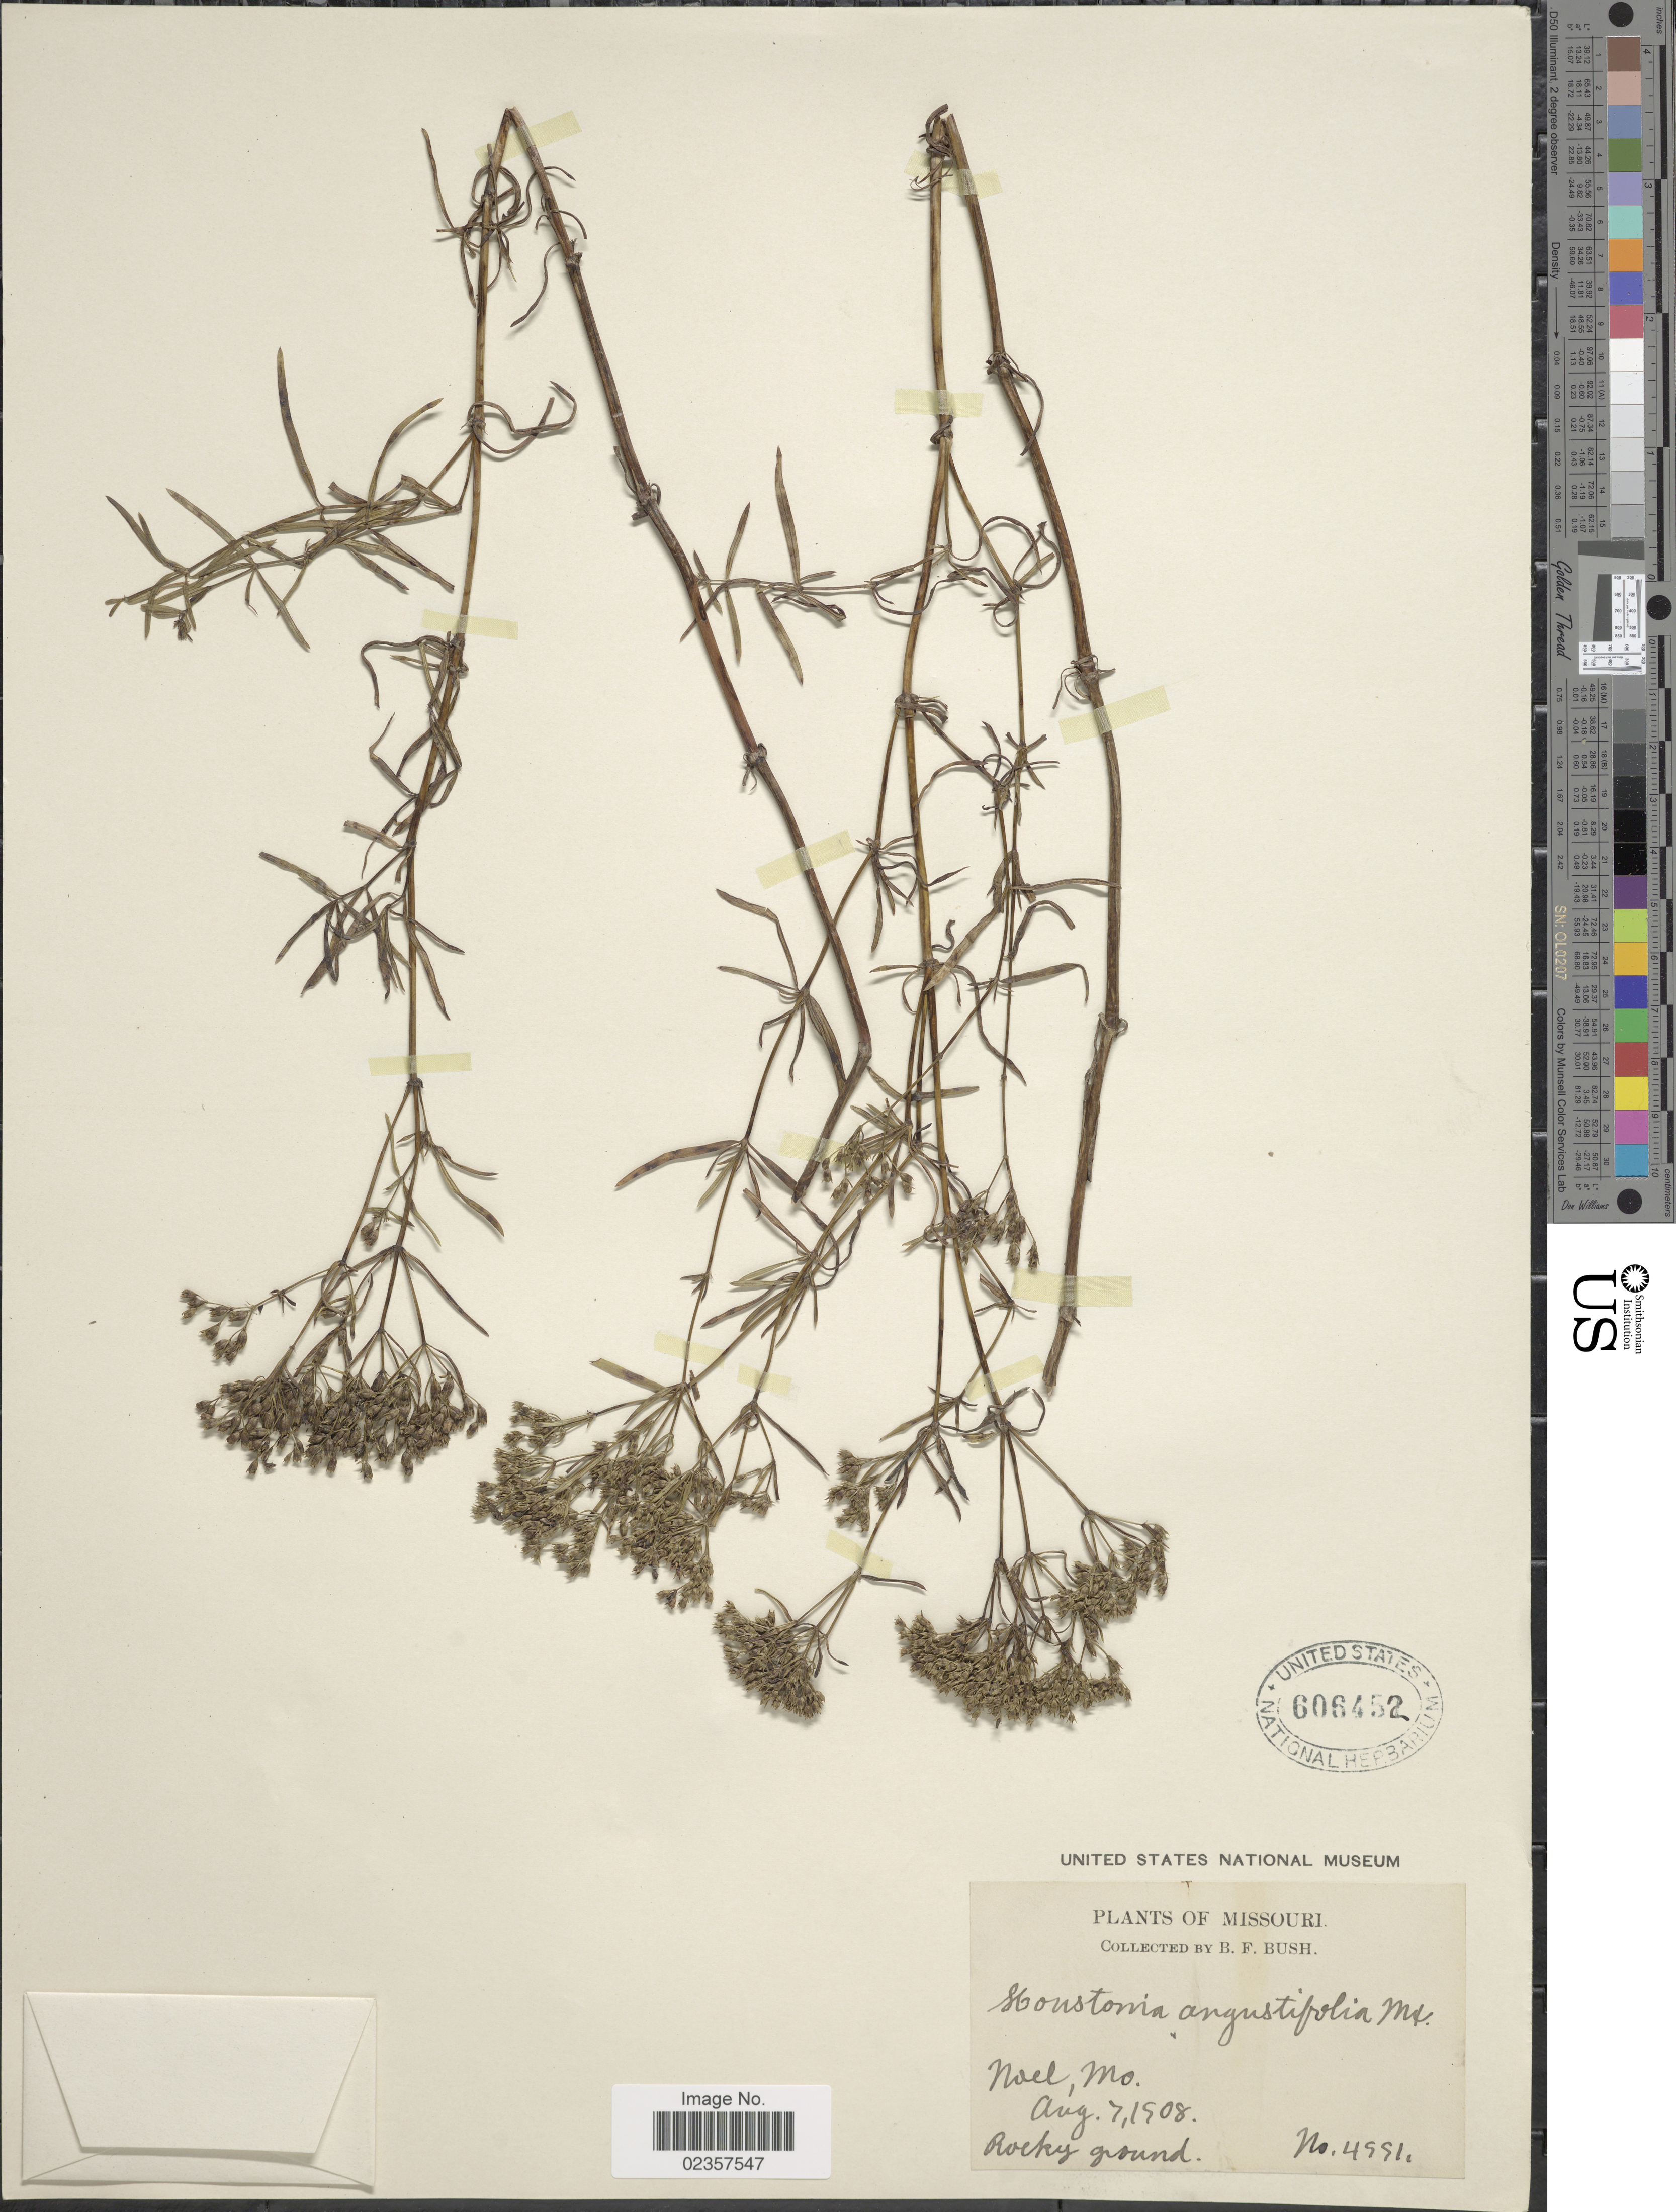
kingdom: Plantae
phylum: Tracheophyta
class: Magnoliopsida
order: Gentianales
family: Rubiaceae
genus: Houstonia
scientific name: Houstonia nigricans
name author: (Lam.) Fernald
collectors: B. F. Bush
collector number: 4991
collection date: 1908-08-07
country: United States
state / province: Missouri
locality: Noel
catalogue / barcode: US 606452